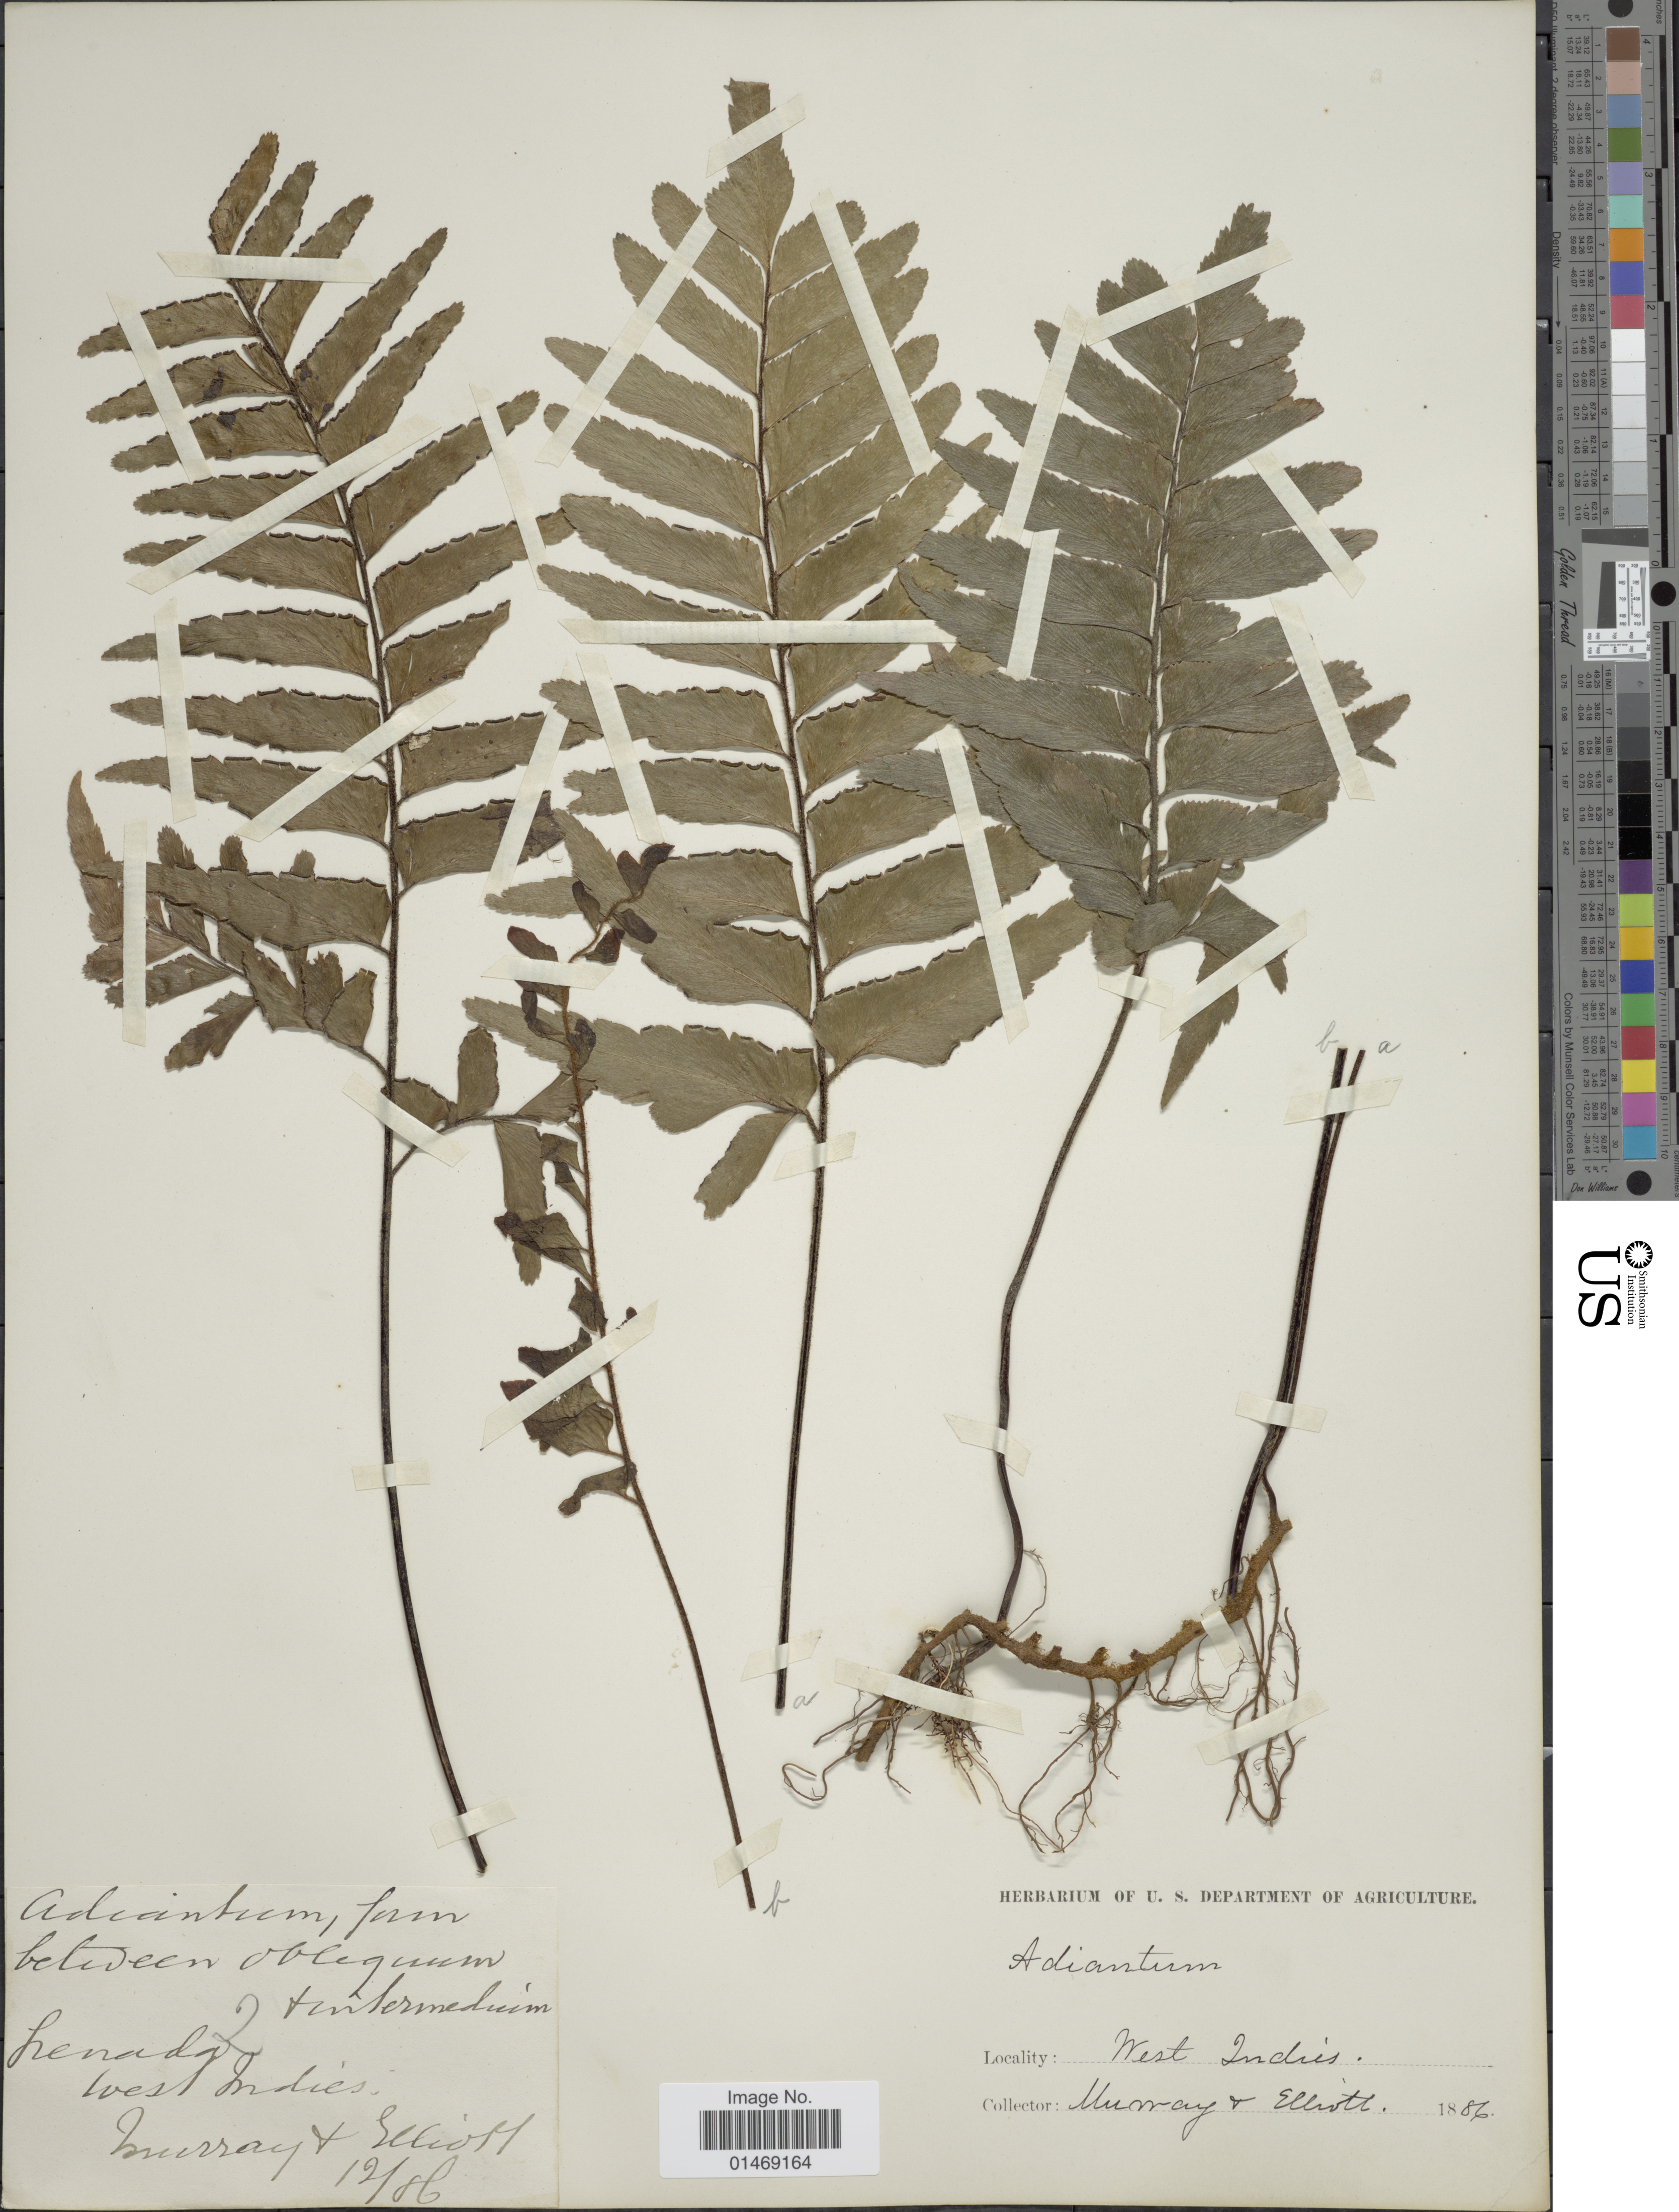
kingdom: Plantae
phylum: Tracheophyta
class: Polypodiopsida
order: Polypodiales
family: Pteridaceae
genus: Adiantum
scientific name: Adiantum obliquum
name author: Willd.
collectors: Murray, -- & Elliott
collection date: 1886-12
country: Grenada